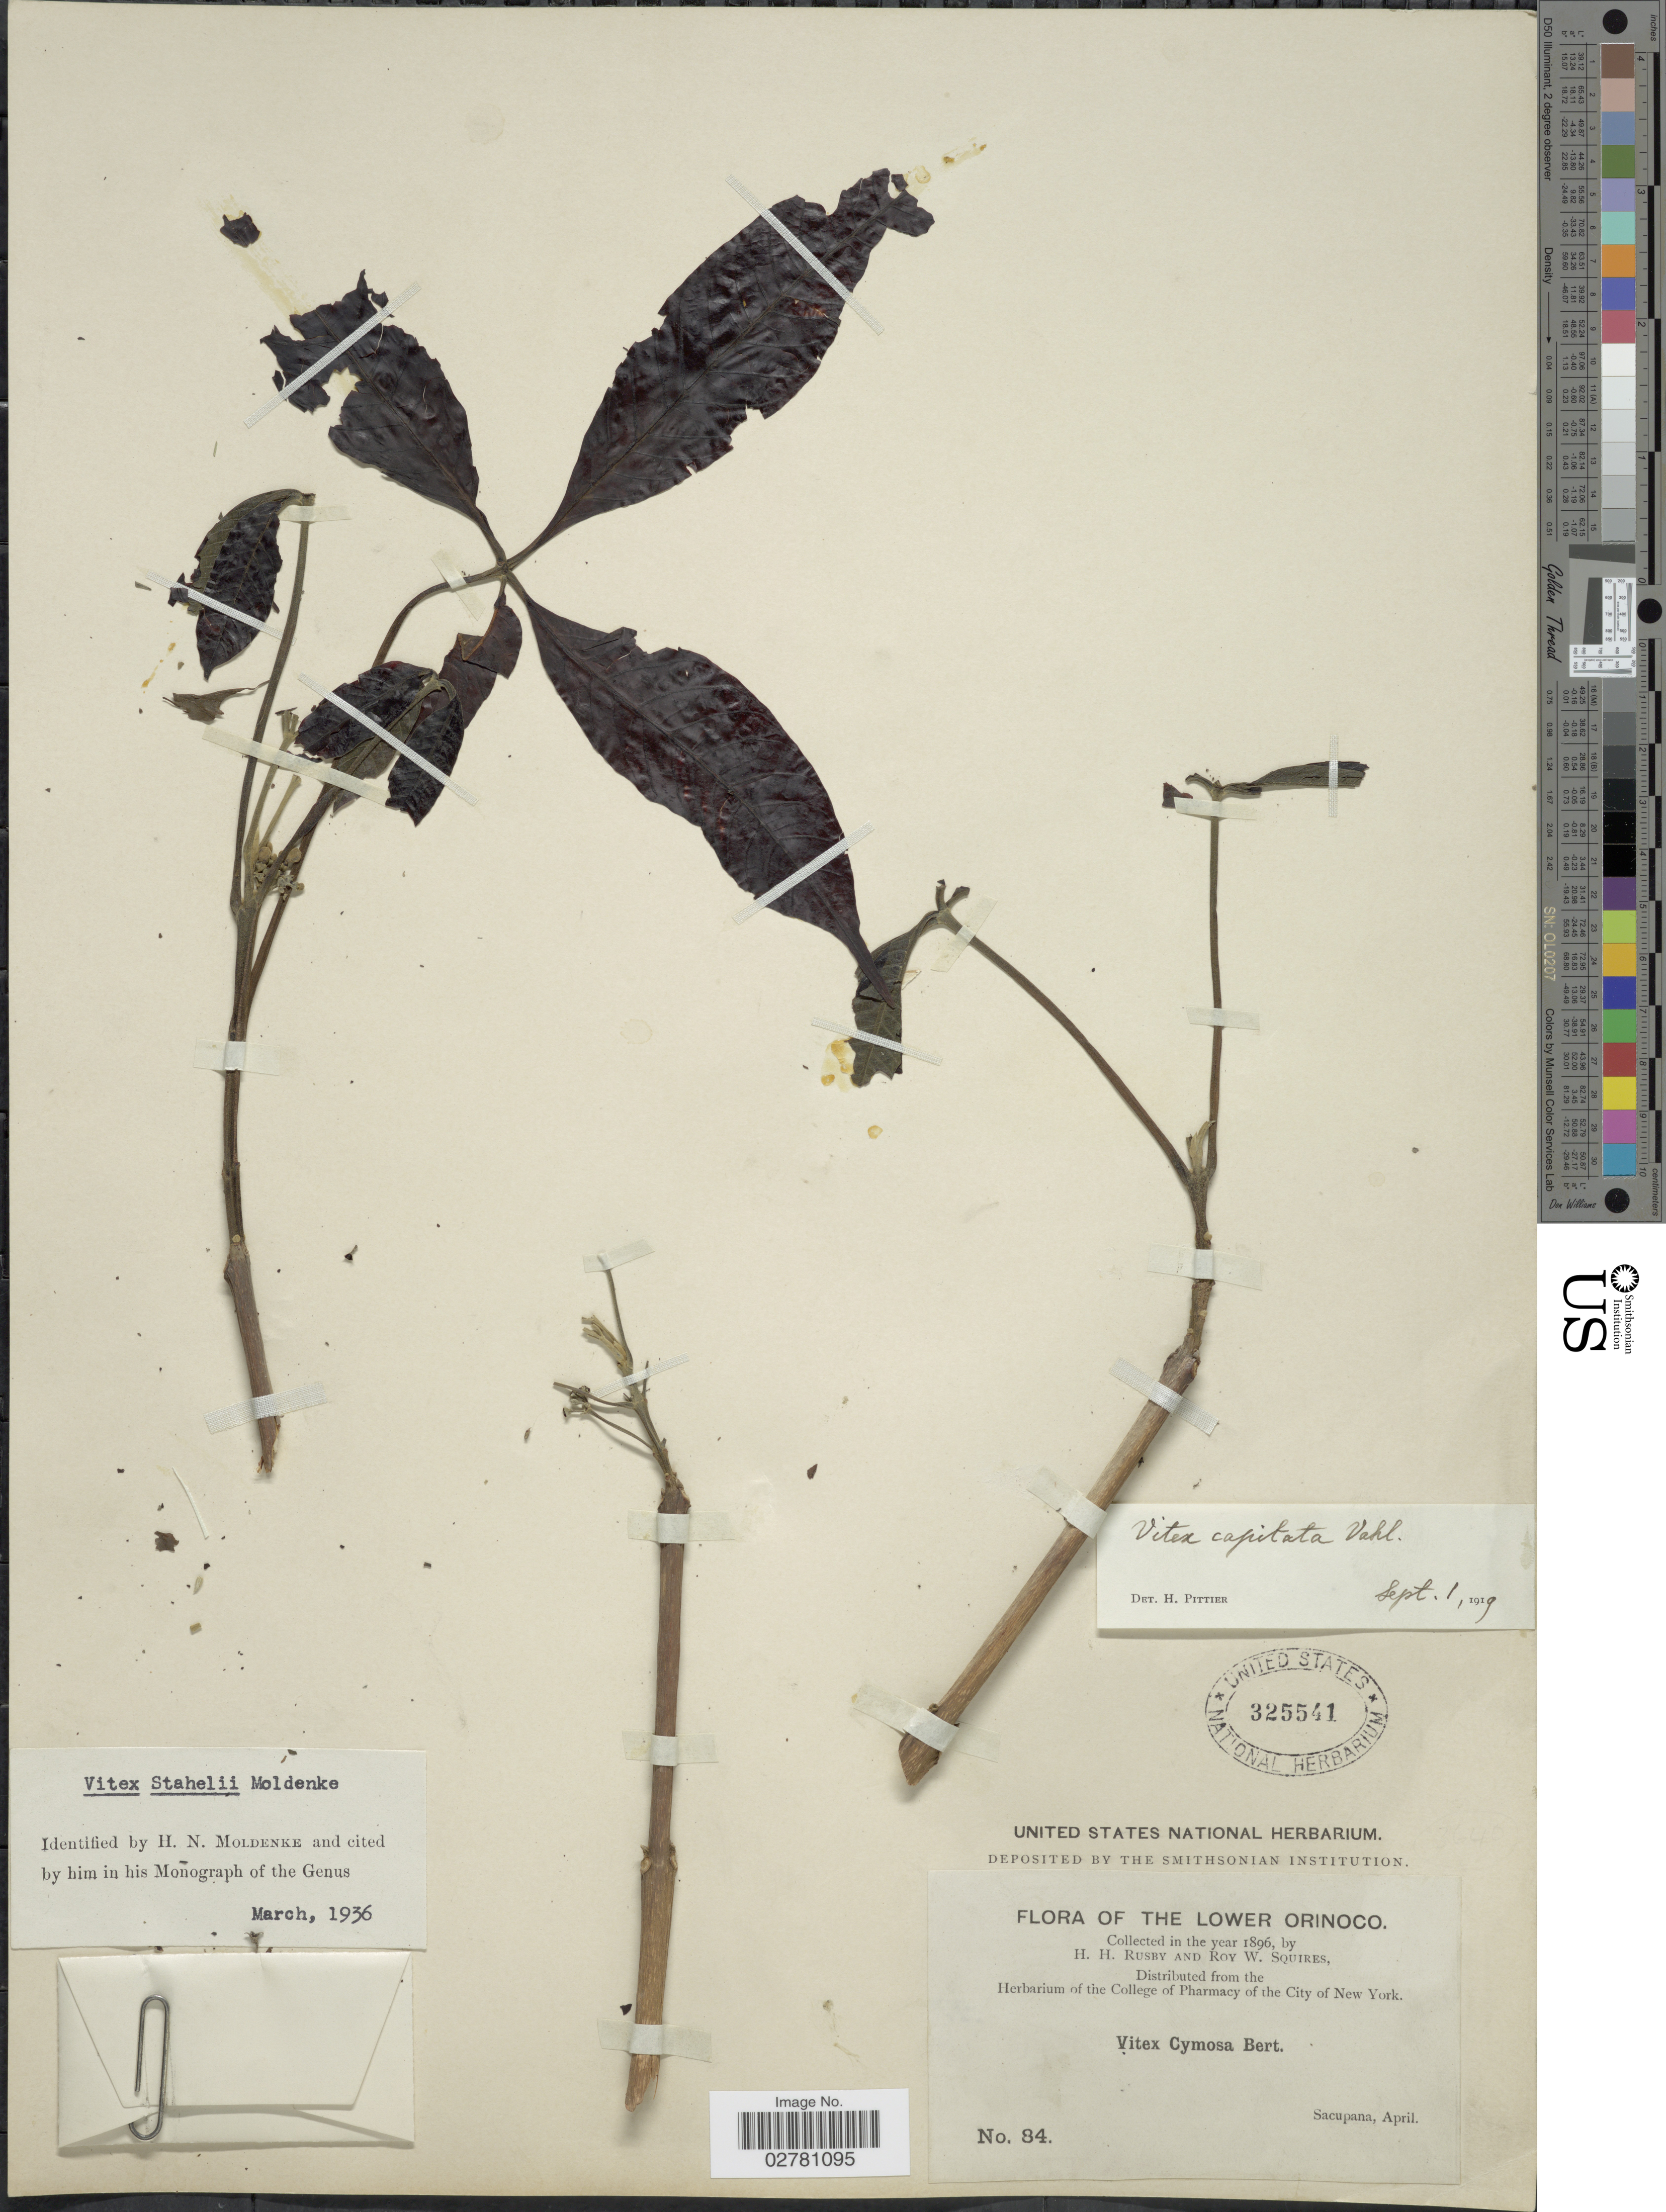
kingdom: Plantae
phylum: Tracheophyta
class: Magnoliopsida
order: Lamiales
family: Lamiaceae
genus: Vitex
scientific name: Vitex stahelii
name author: Moldenke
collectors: H. H. Rusby & R. Squires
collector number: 84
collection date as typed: April 1896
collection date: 1896-04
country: Venezuela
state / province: Delta Amacuro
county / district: Antonio Díaz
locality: Lower Orinoco, Sacupana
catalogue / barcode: US 325541